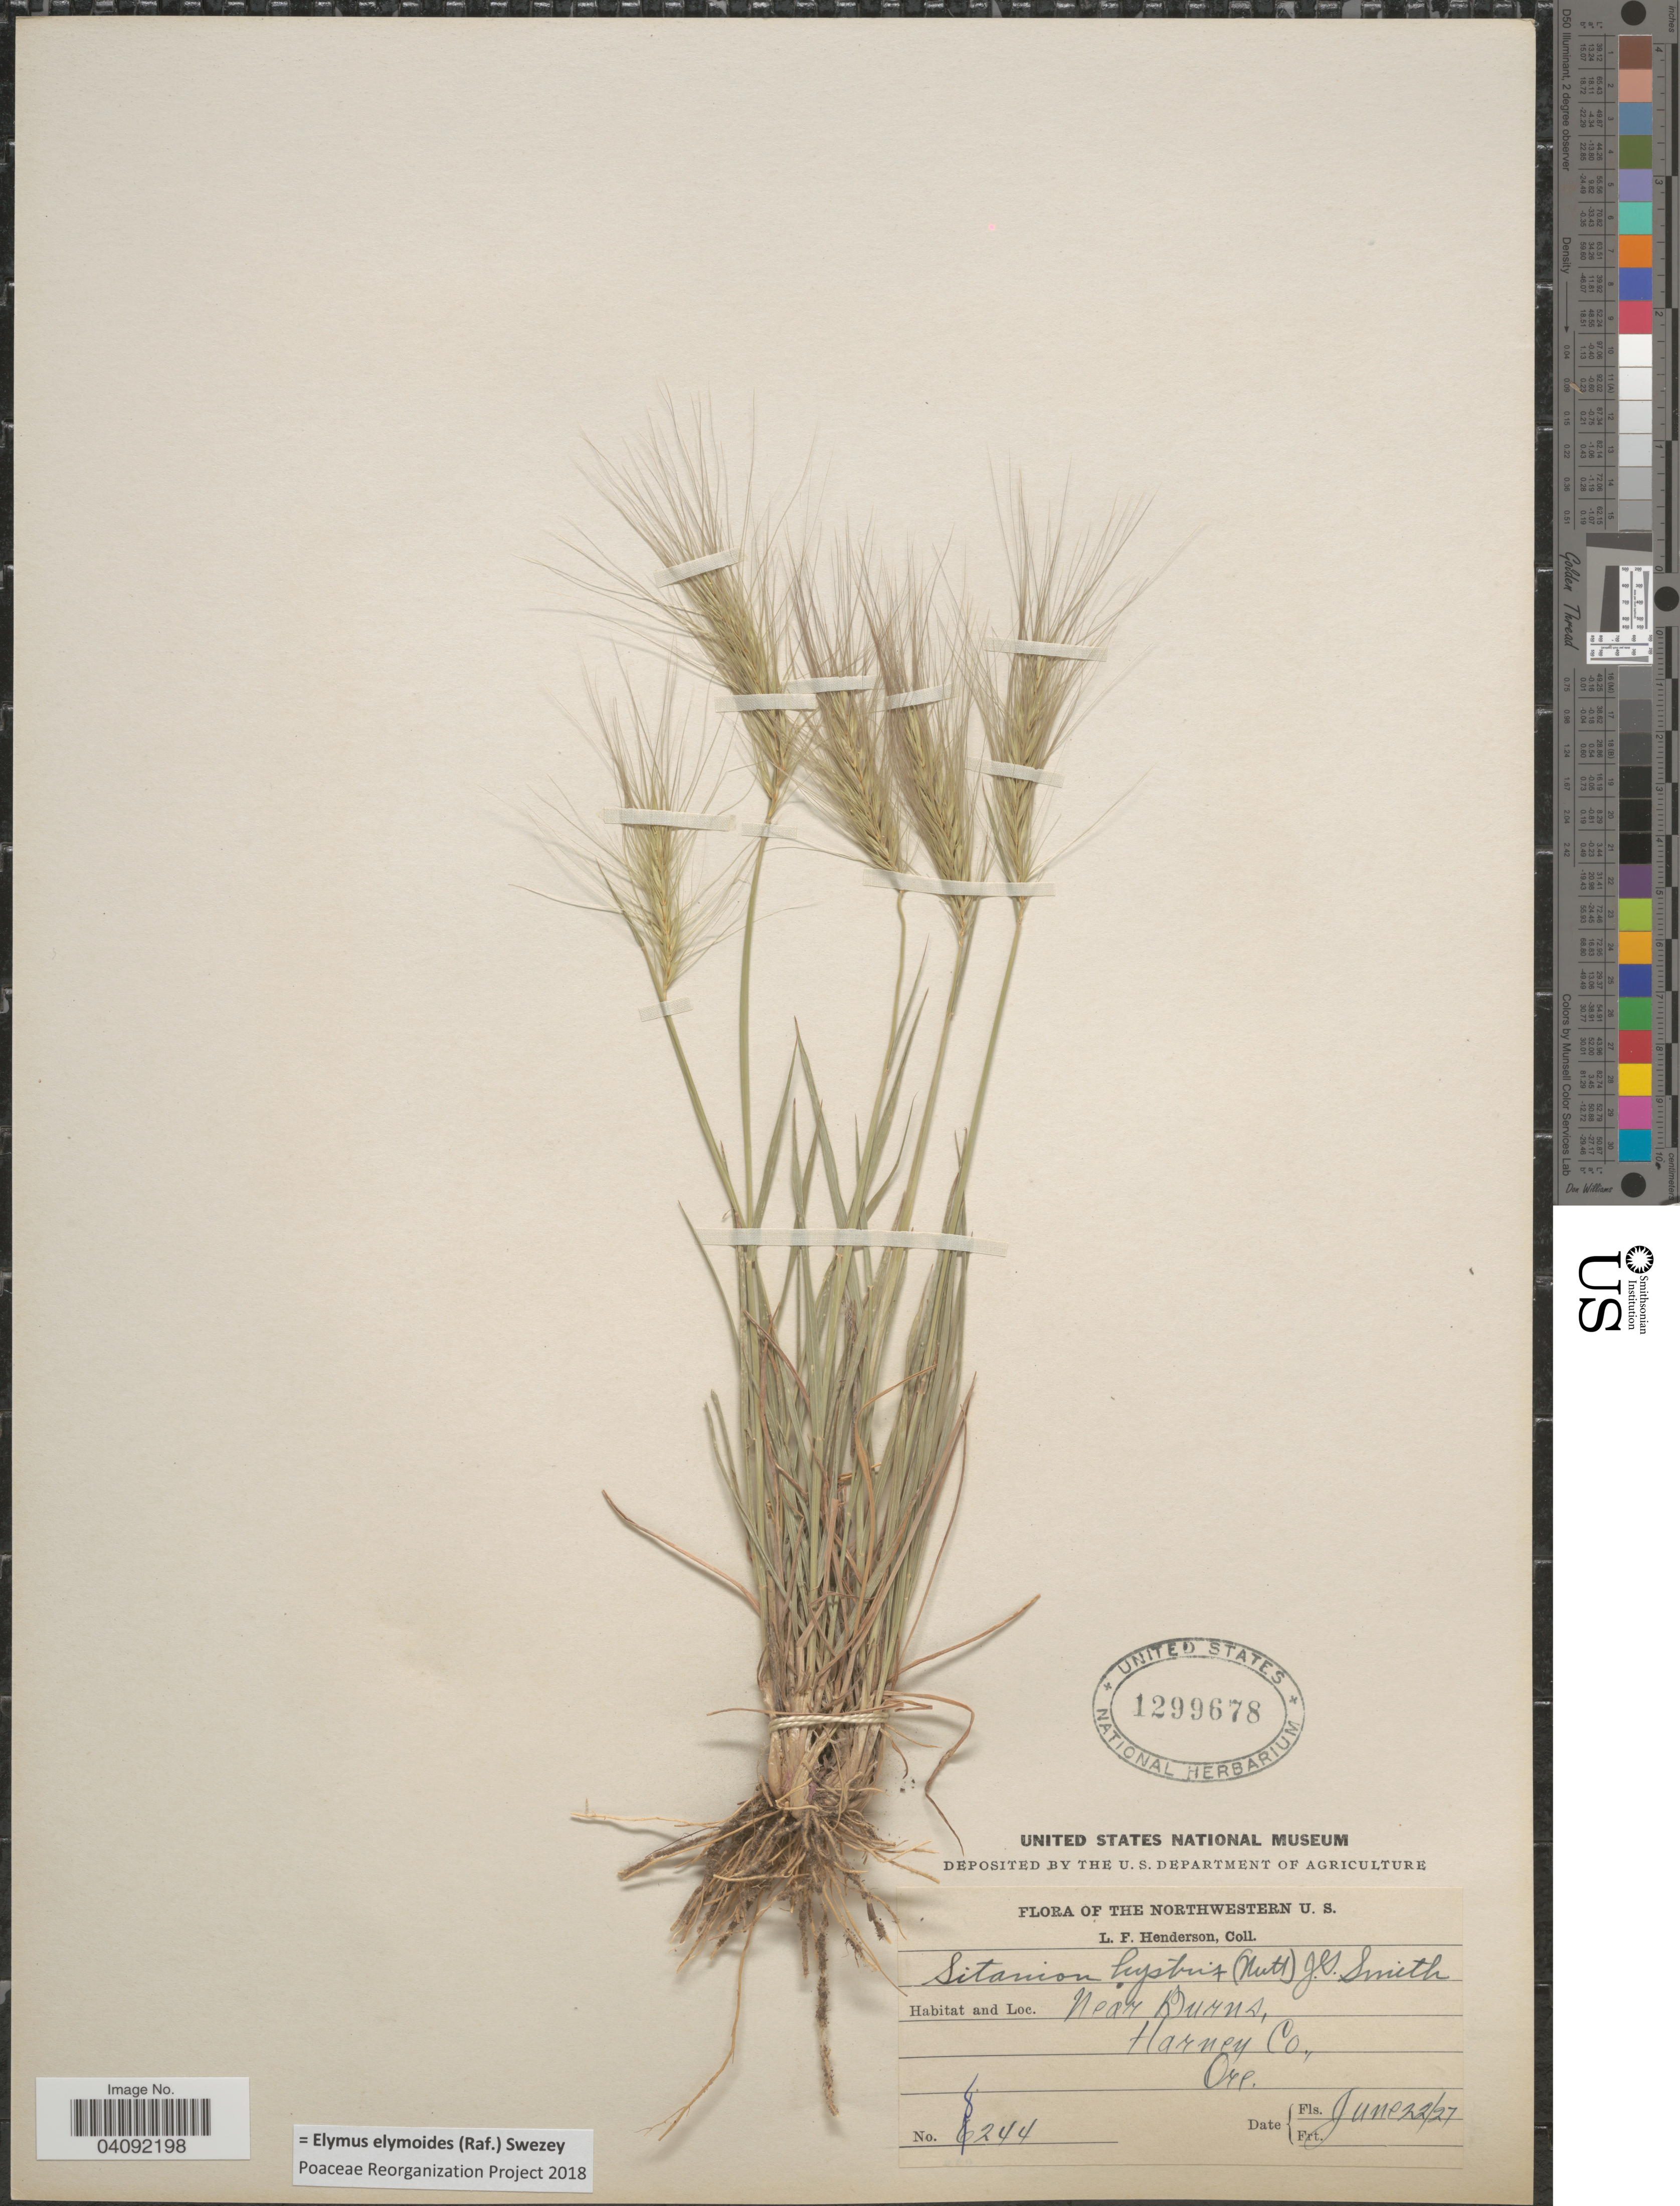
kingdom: Plantae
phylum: Tracheophyta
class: Liliopsida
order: Poales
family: Poaceae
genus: Elymus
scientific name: Elymus elymoides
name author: (Raf.) Swezey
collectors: L. Henderson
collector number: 8244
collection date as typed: Transcribed d/m/y: 22/6/27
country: United States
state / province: Oregon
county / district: Harney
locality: Near Durns, Harney Co.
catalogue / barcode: US 1299678